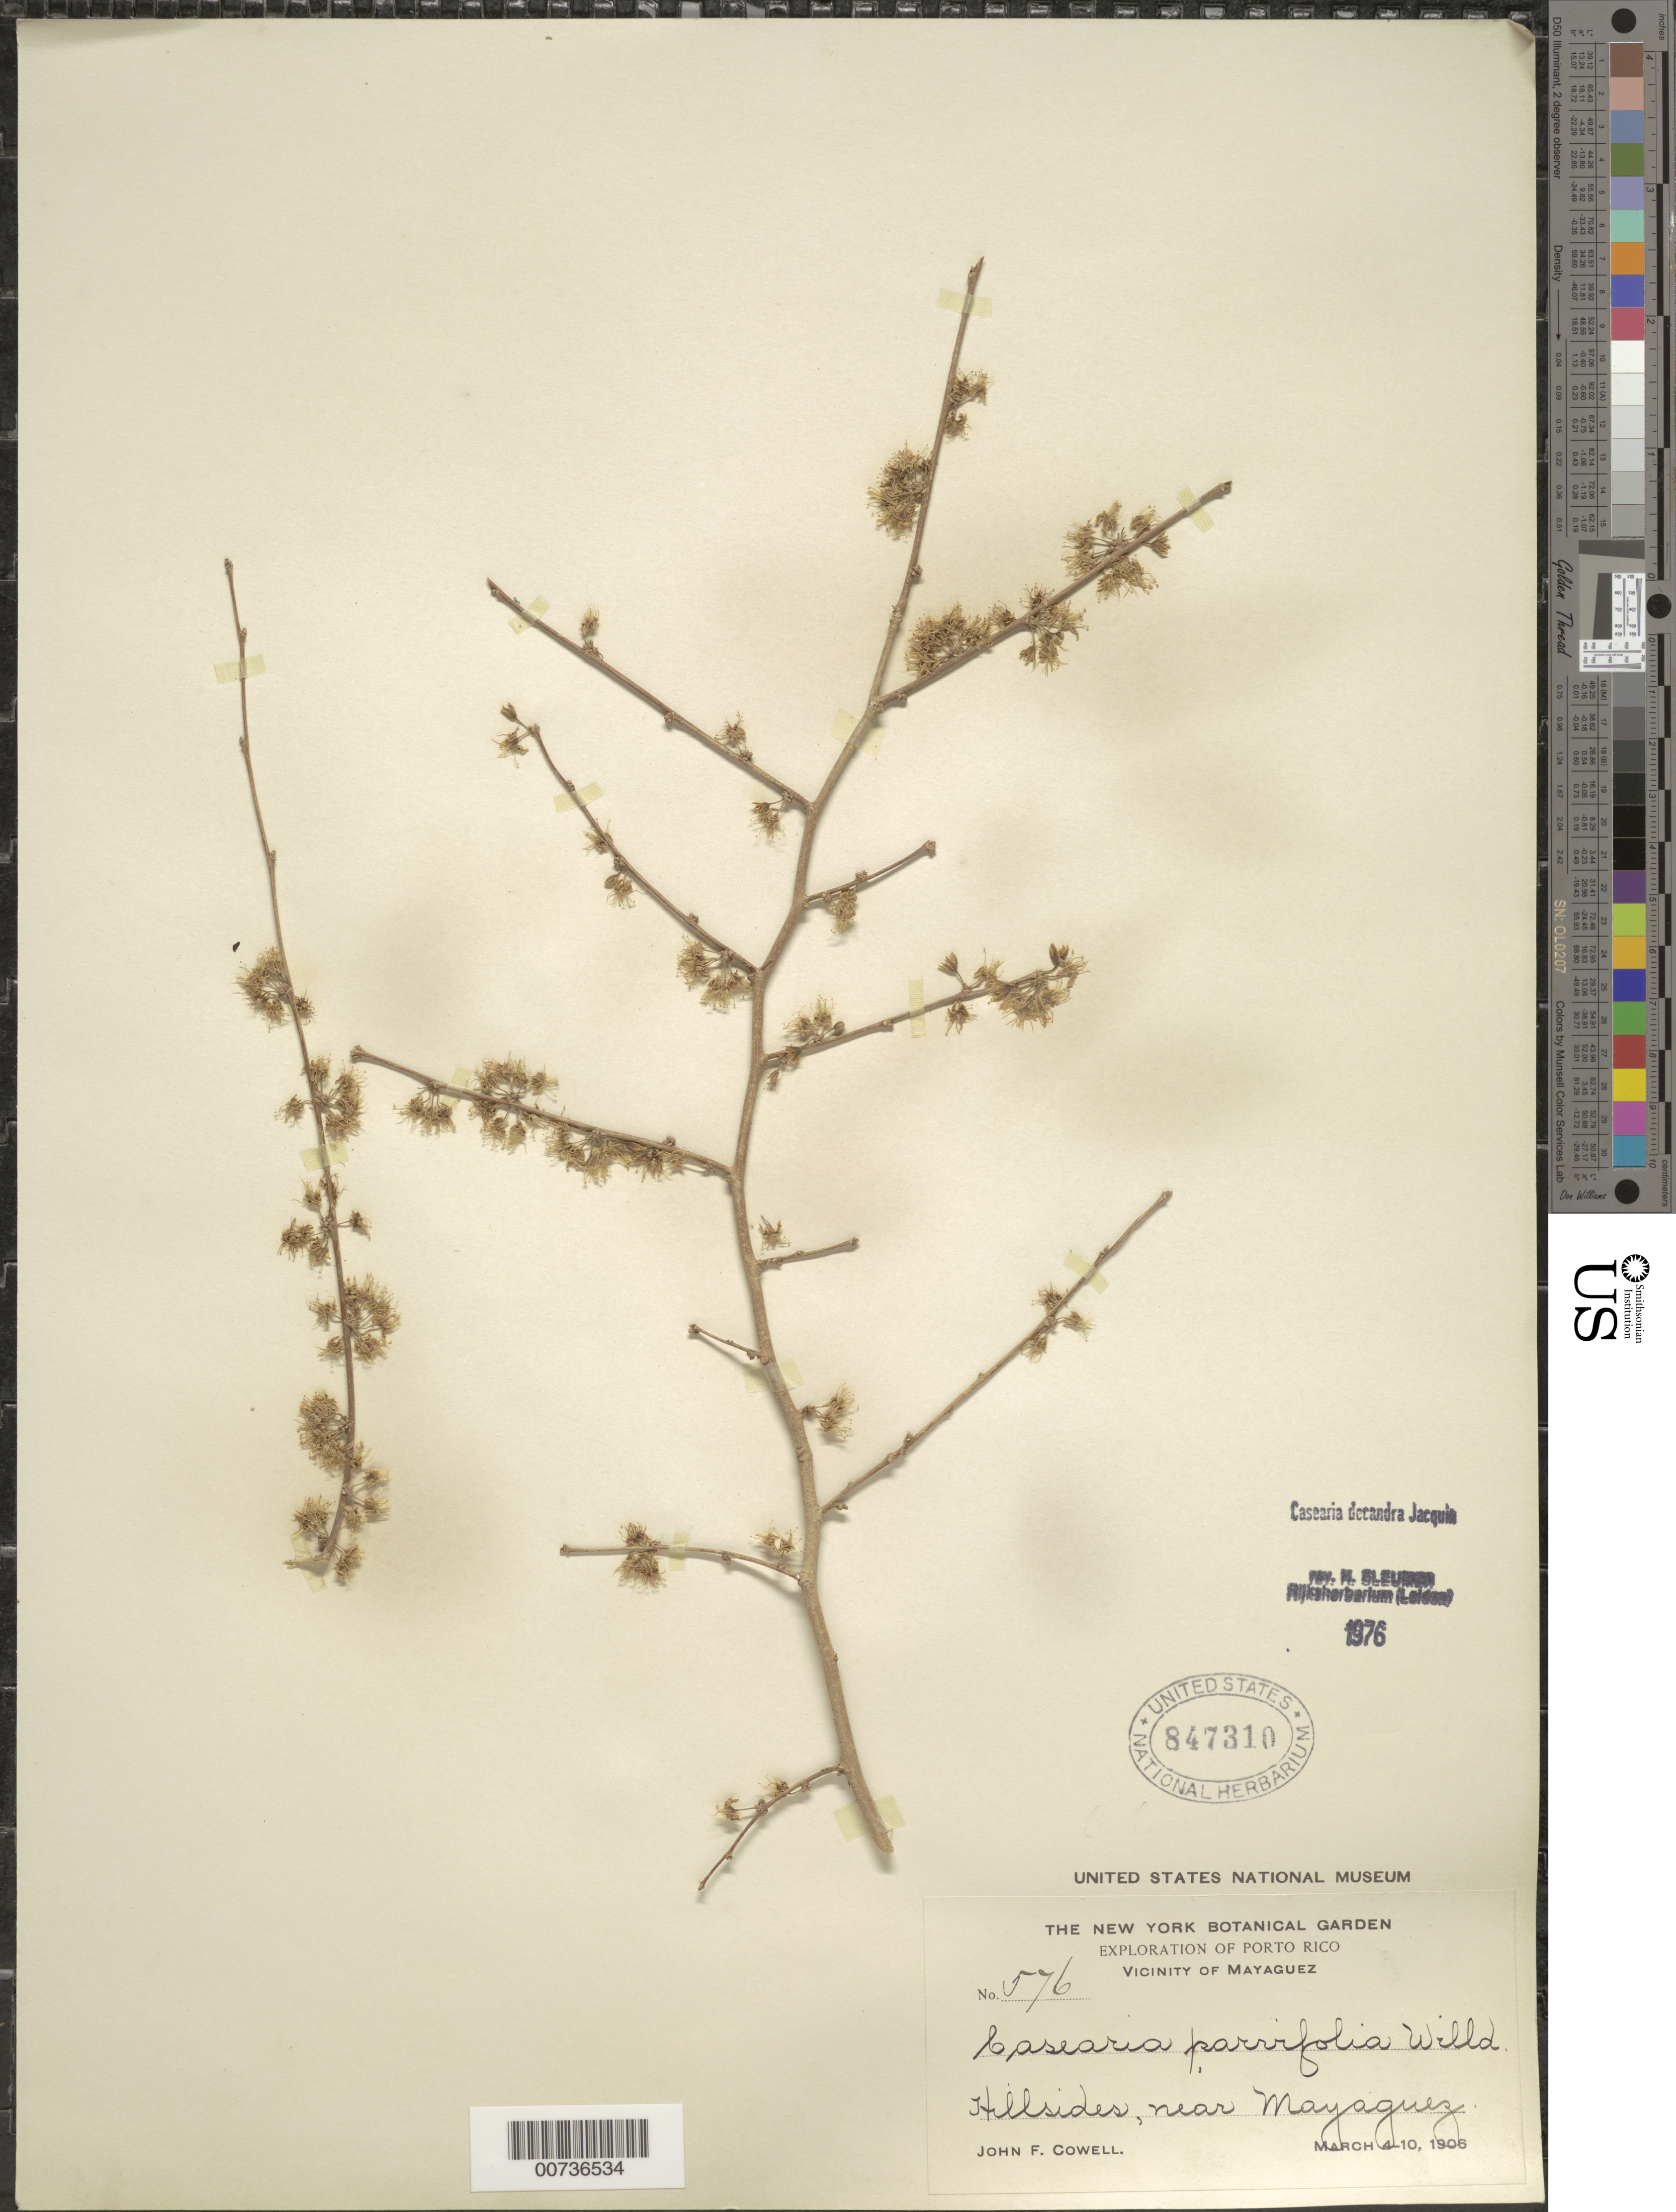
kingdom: Plantae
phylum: Tracheophyta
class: Magnoliopsida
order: Malpighiales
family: Salicaceae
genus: Casearia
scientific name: Casearia decandra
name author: Jacq.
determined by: Sleumer, H. O.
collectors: J. F. Cowell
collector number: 576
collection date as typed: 04 Mar 1906 to 10 Mar 1906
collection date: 1906-03-04/1906-03-10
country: Puerto Rico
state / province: Mayagüez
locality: Near Mayaguez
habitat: Hillside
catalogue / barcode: US 847310